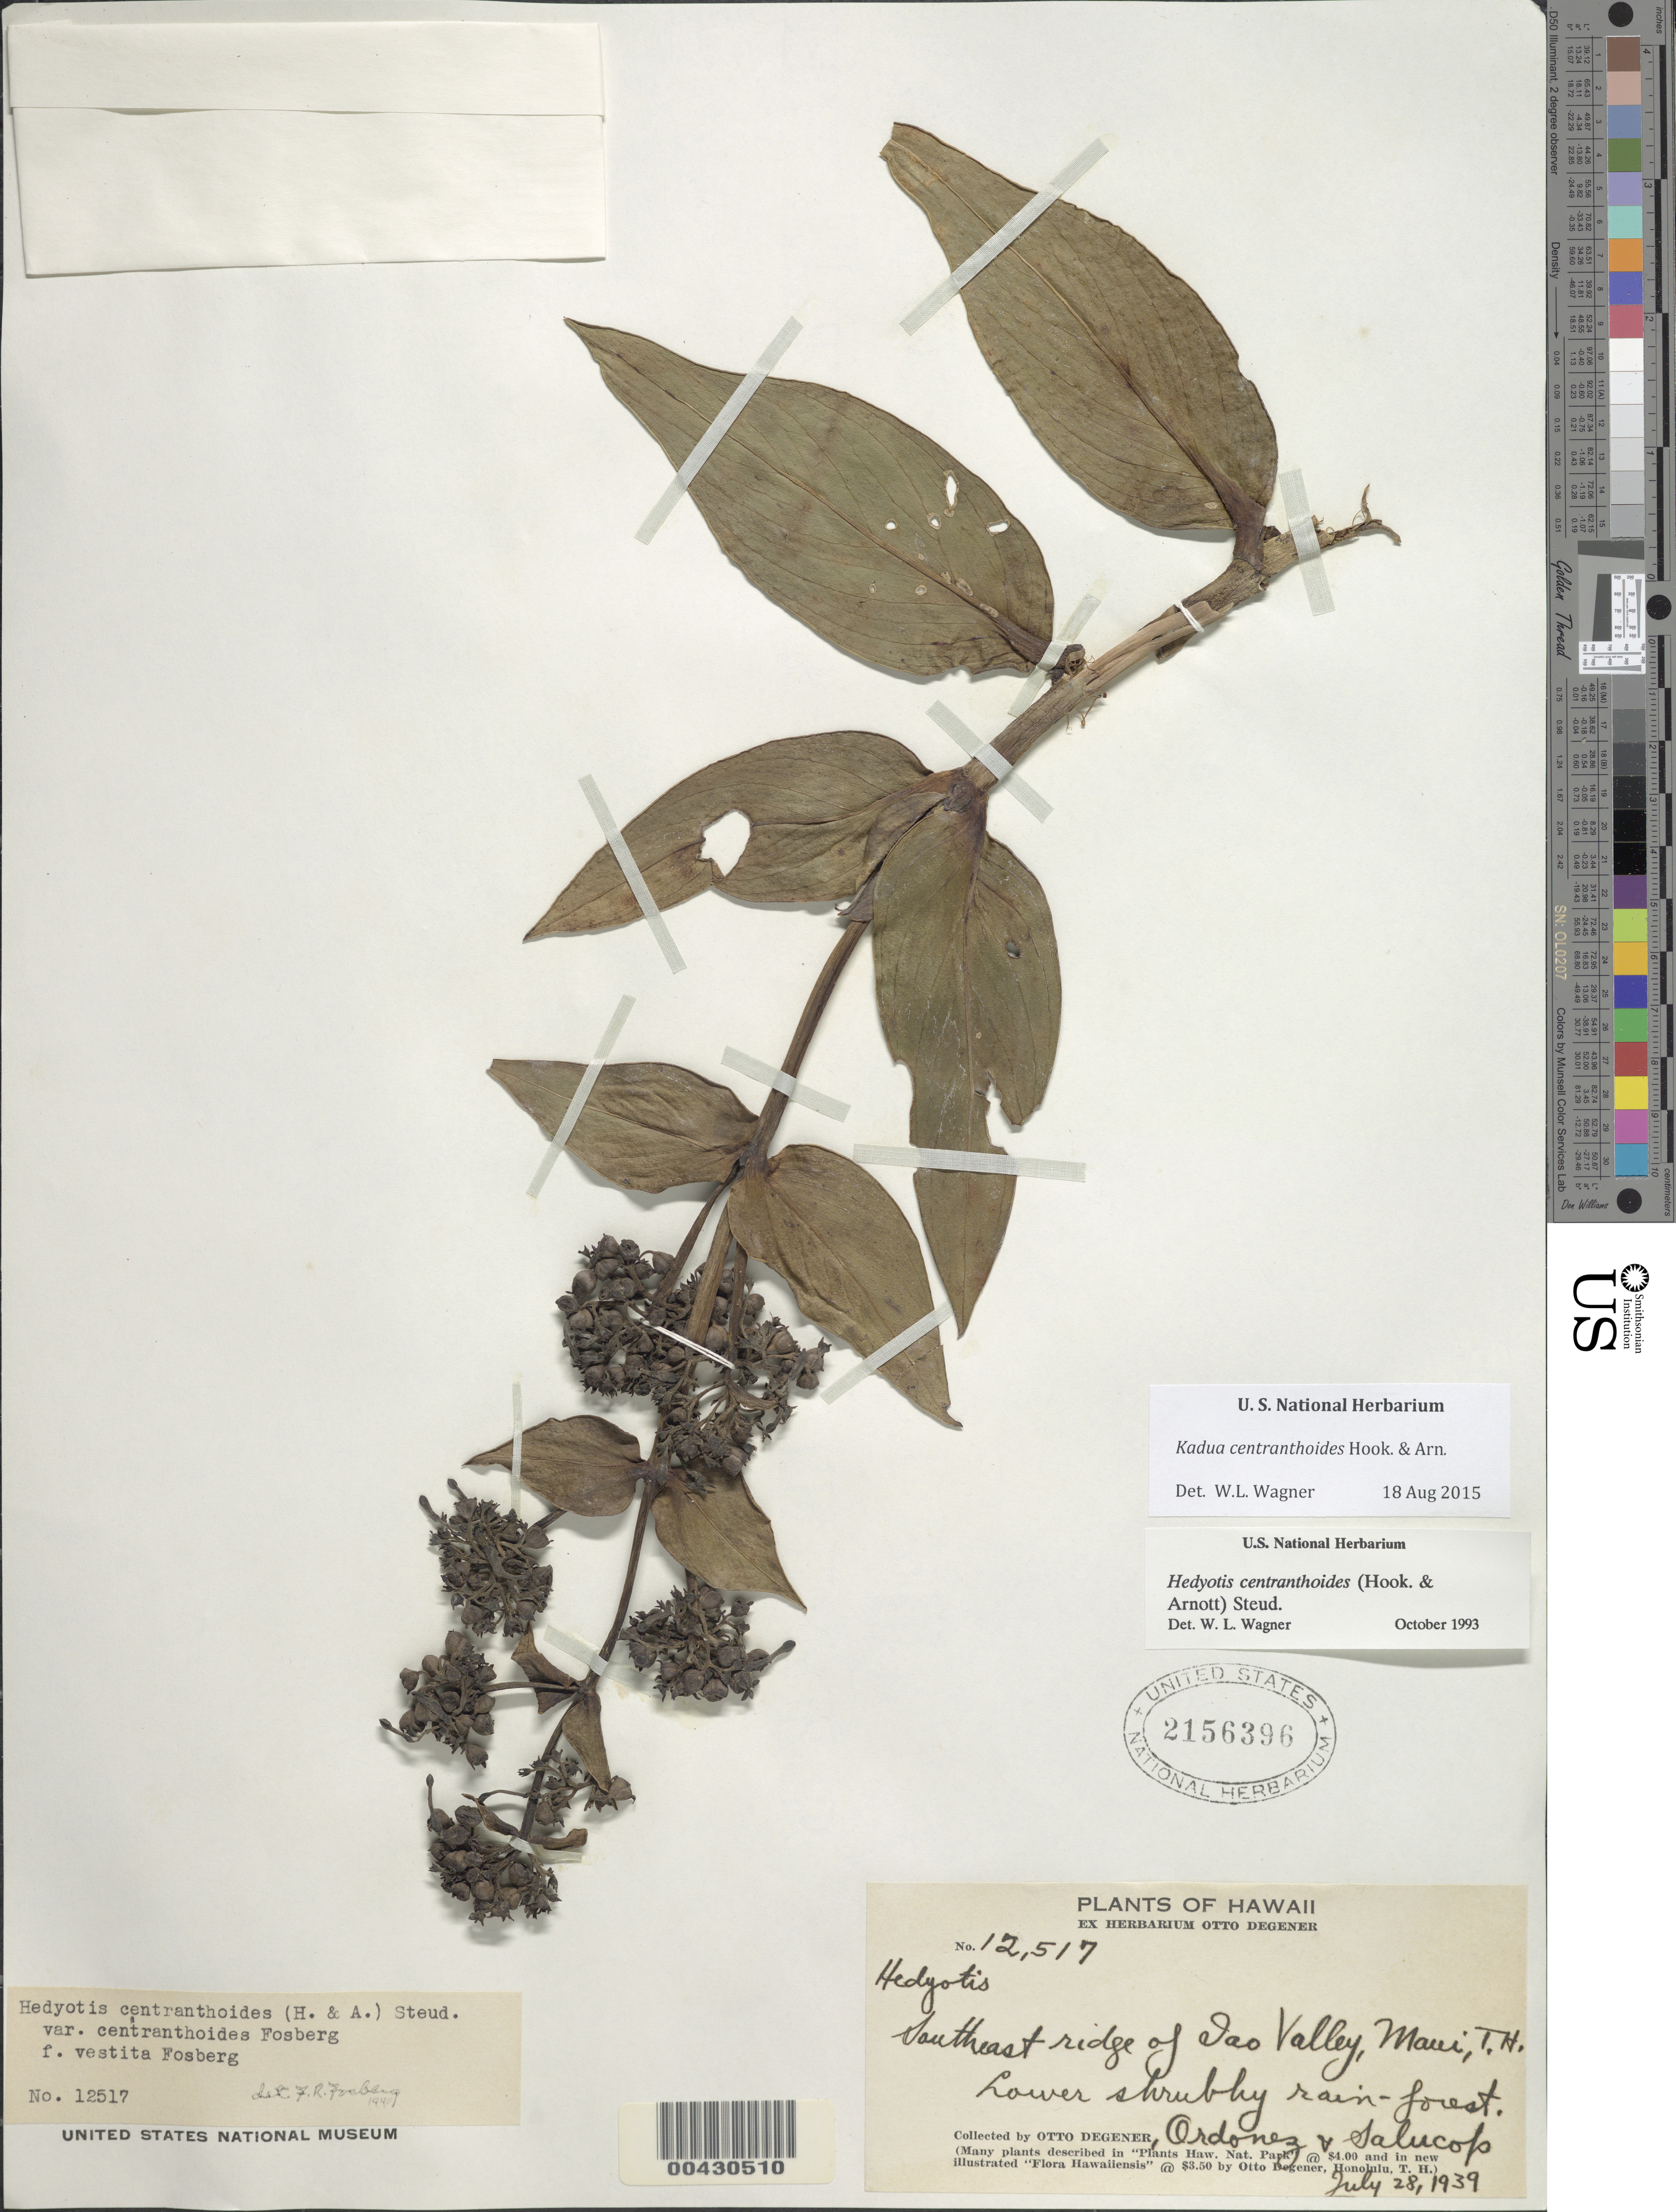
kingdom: Plantae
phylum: Tracheophyta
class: Magnoliopsida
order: Gentianales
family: Rubiaceae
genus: Kadua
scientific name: Kadua centranthoides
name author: Hook. & Arn.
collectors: O. Degener, Ordonez & -- Salucop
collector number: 12517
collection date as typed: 28 Jul 1939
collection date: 1939-07-28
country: United States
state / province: Hawaii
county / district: Maui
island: Maui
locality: SE ridge of Iao Valley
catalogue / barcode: US 2156396